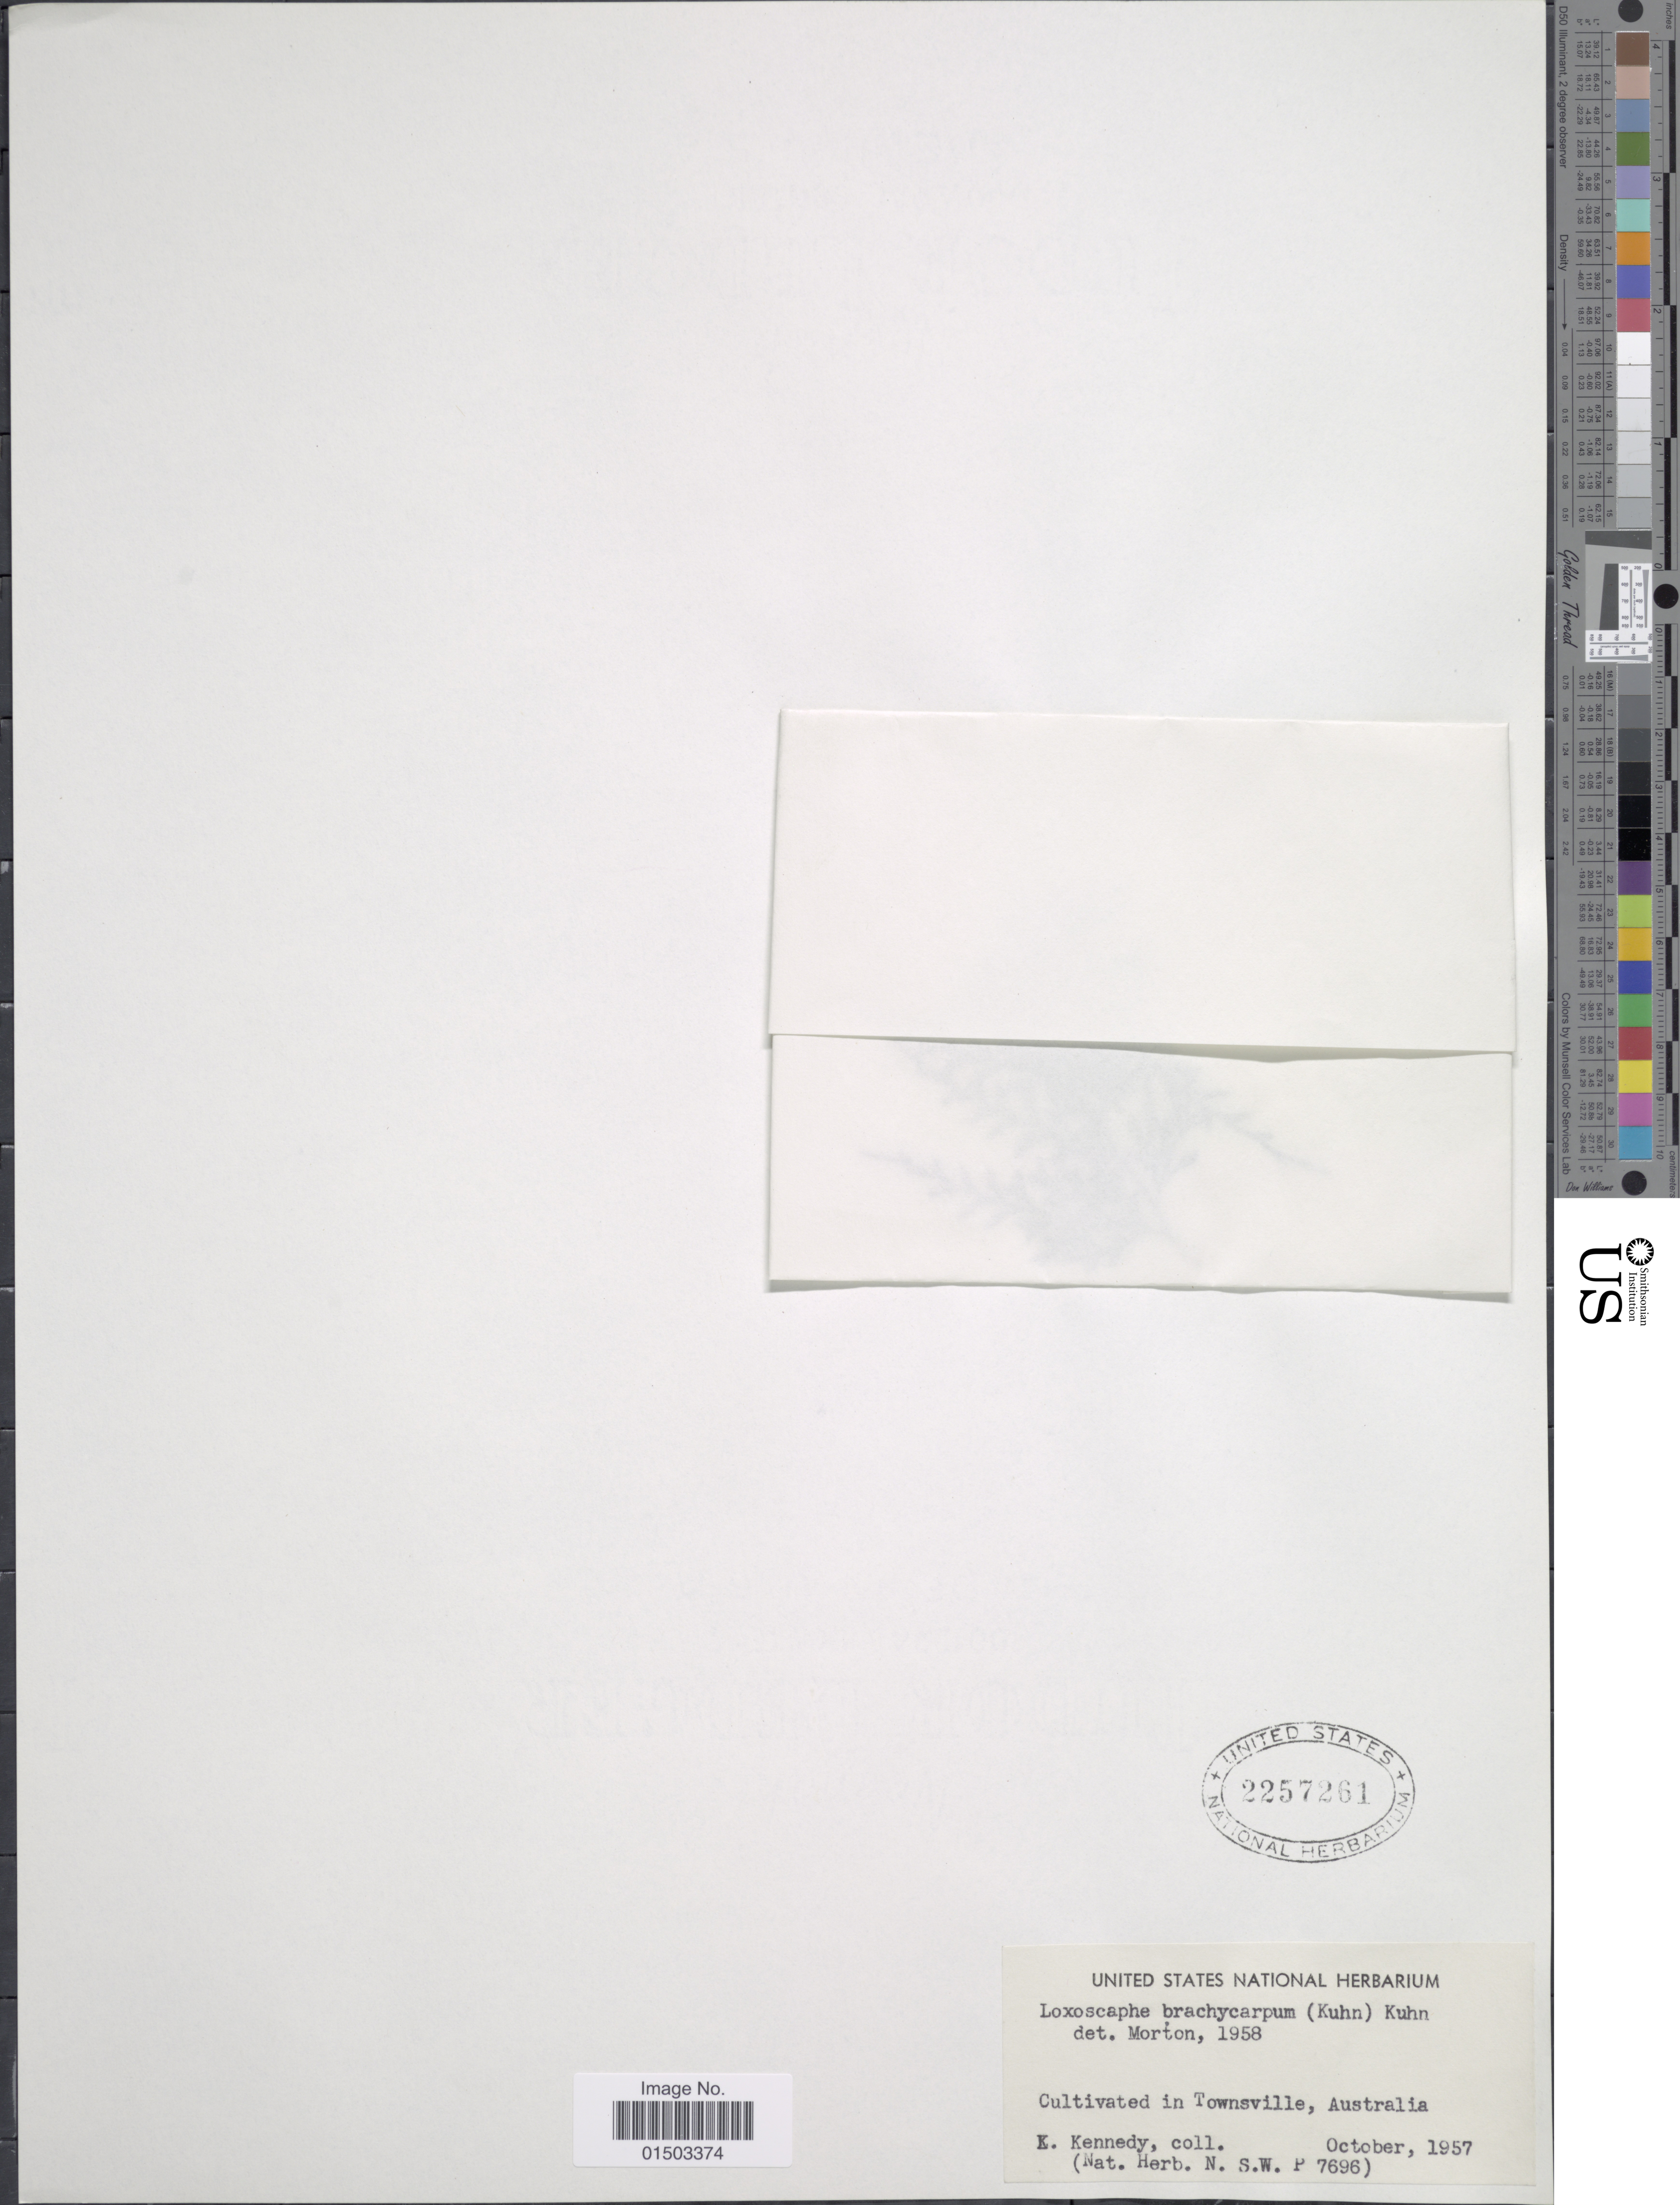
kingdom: Plantae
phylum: Tracheophyta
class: Polypodiopsida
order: Polypodiales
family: Aspleniaceae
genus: Asplenium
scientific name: Asplenium brachycarpum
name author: (Mett.) Kuhn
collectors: K. Kennedy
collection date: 1957-10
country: Australia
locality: Cultivated in Townsville, Australia.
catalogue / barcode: US 2257261